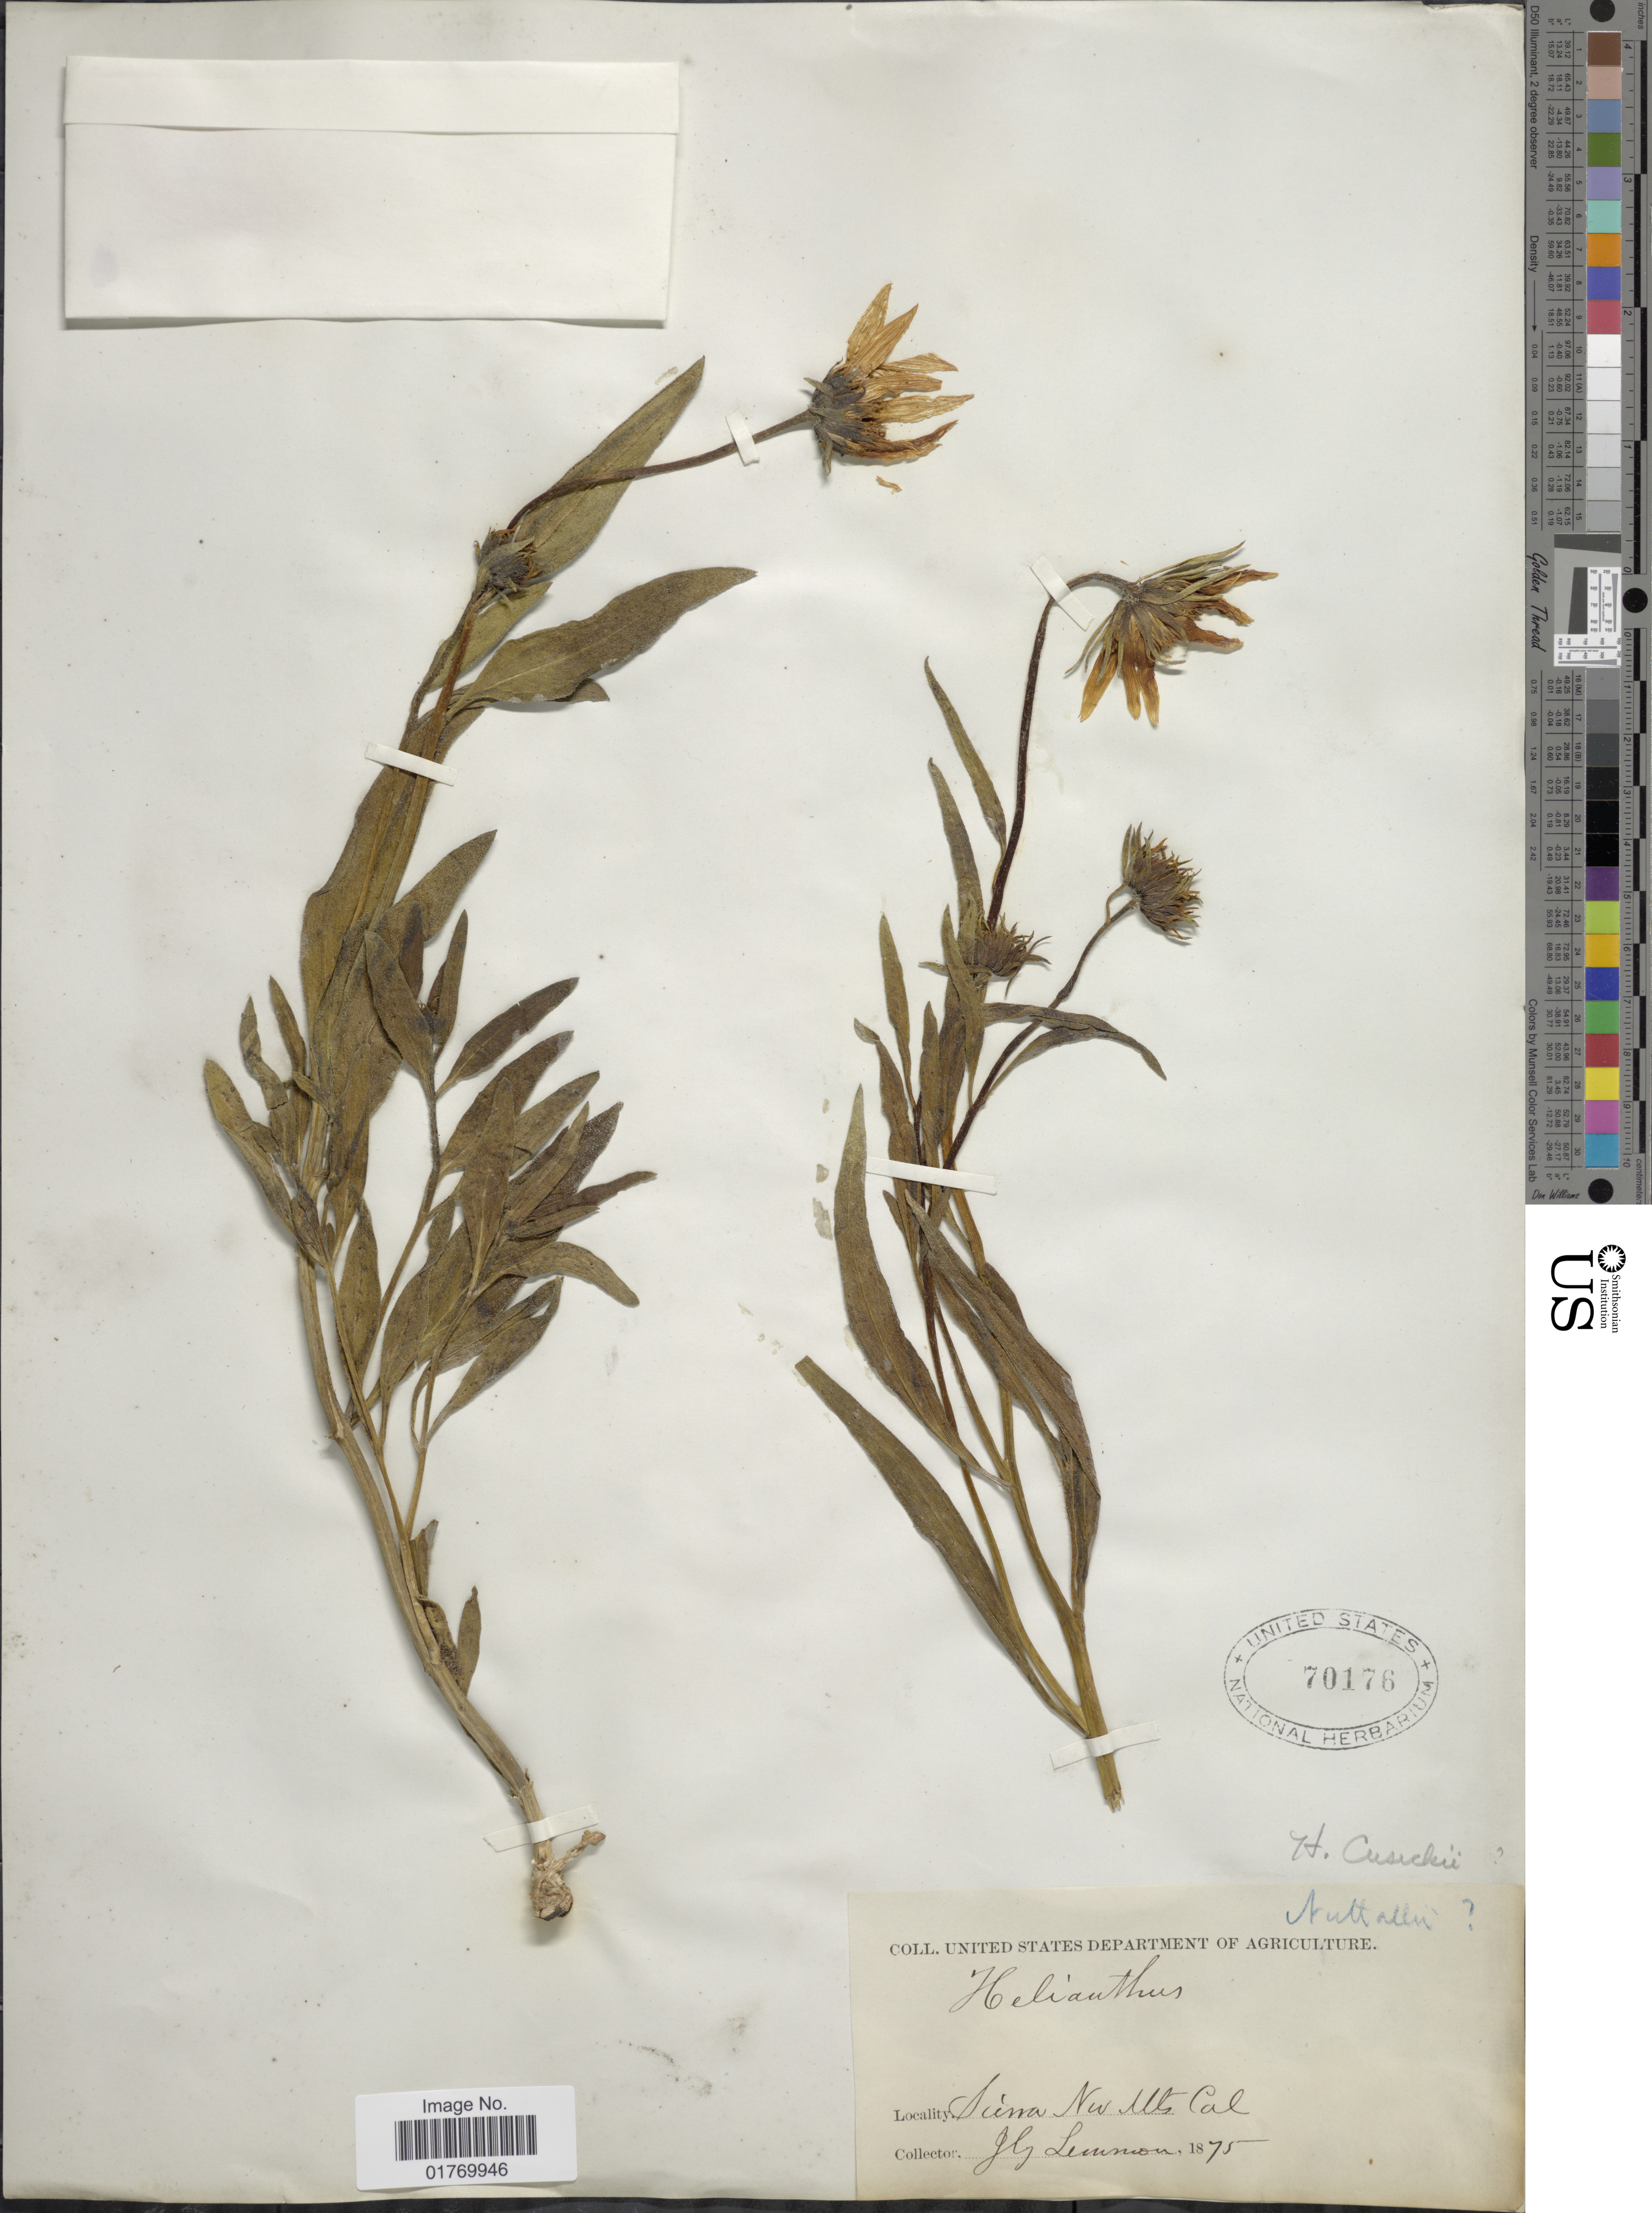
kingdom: Plantae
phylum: Tracheophyta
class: Magnoliopsida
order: Asterales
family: Asteraceae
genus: Helianthus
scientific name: Helianthus cusickii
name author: A. Gray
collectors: J. Lemmon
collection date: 1875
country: United States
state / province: California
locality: Sierra Nev Mts. Cal.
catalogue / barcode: US 70176